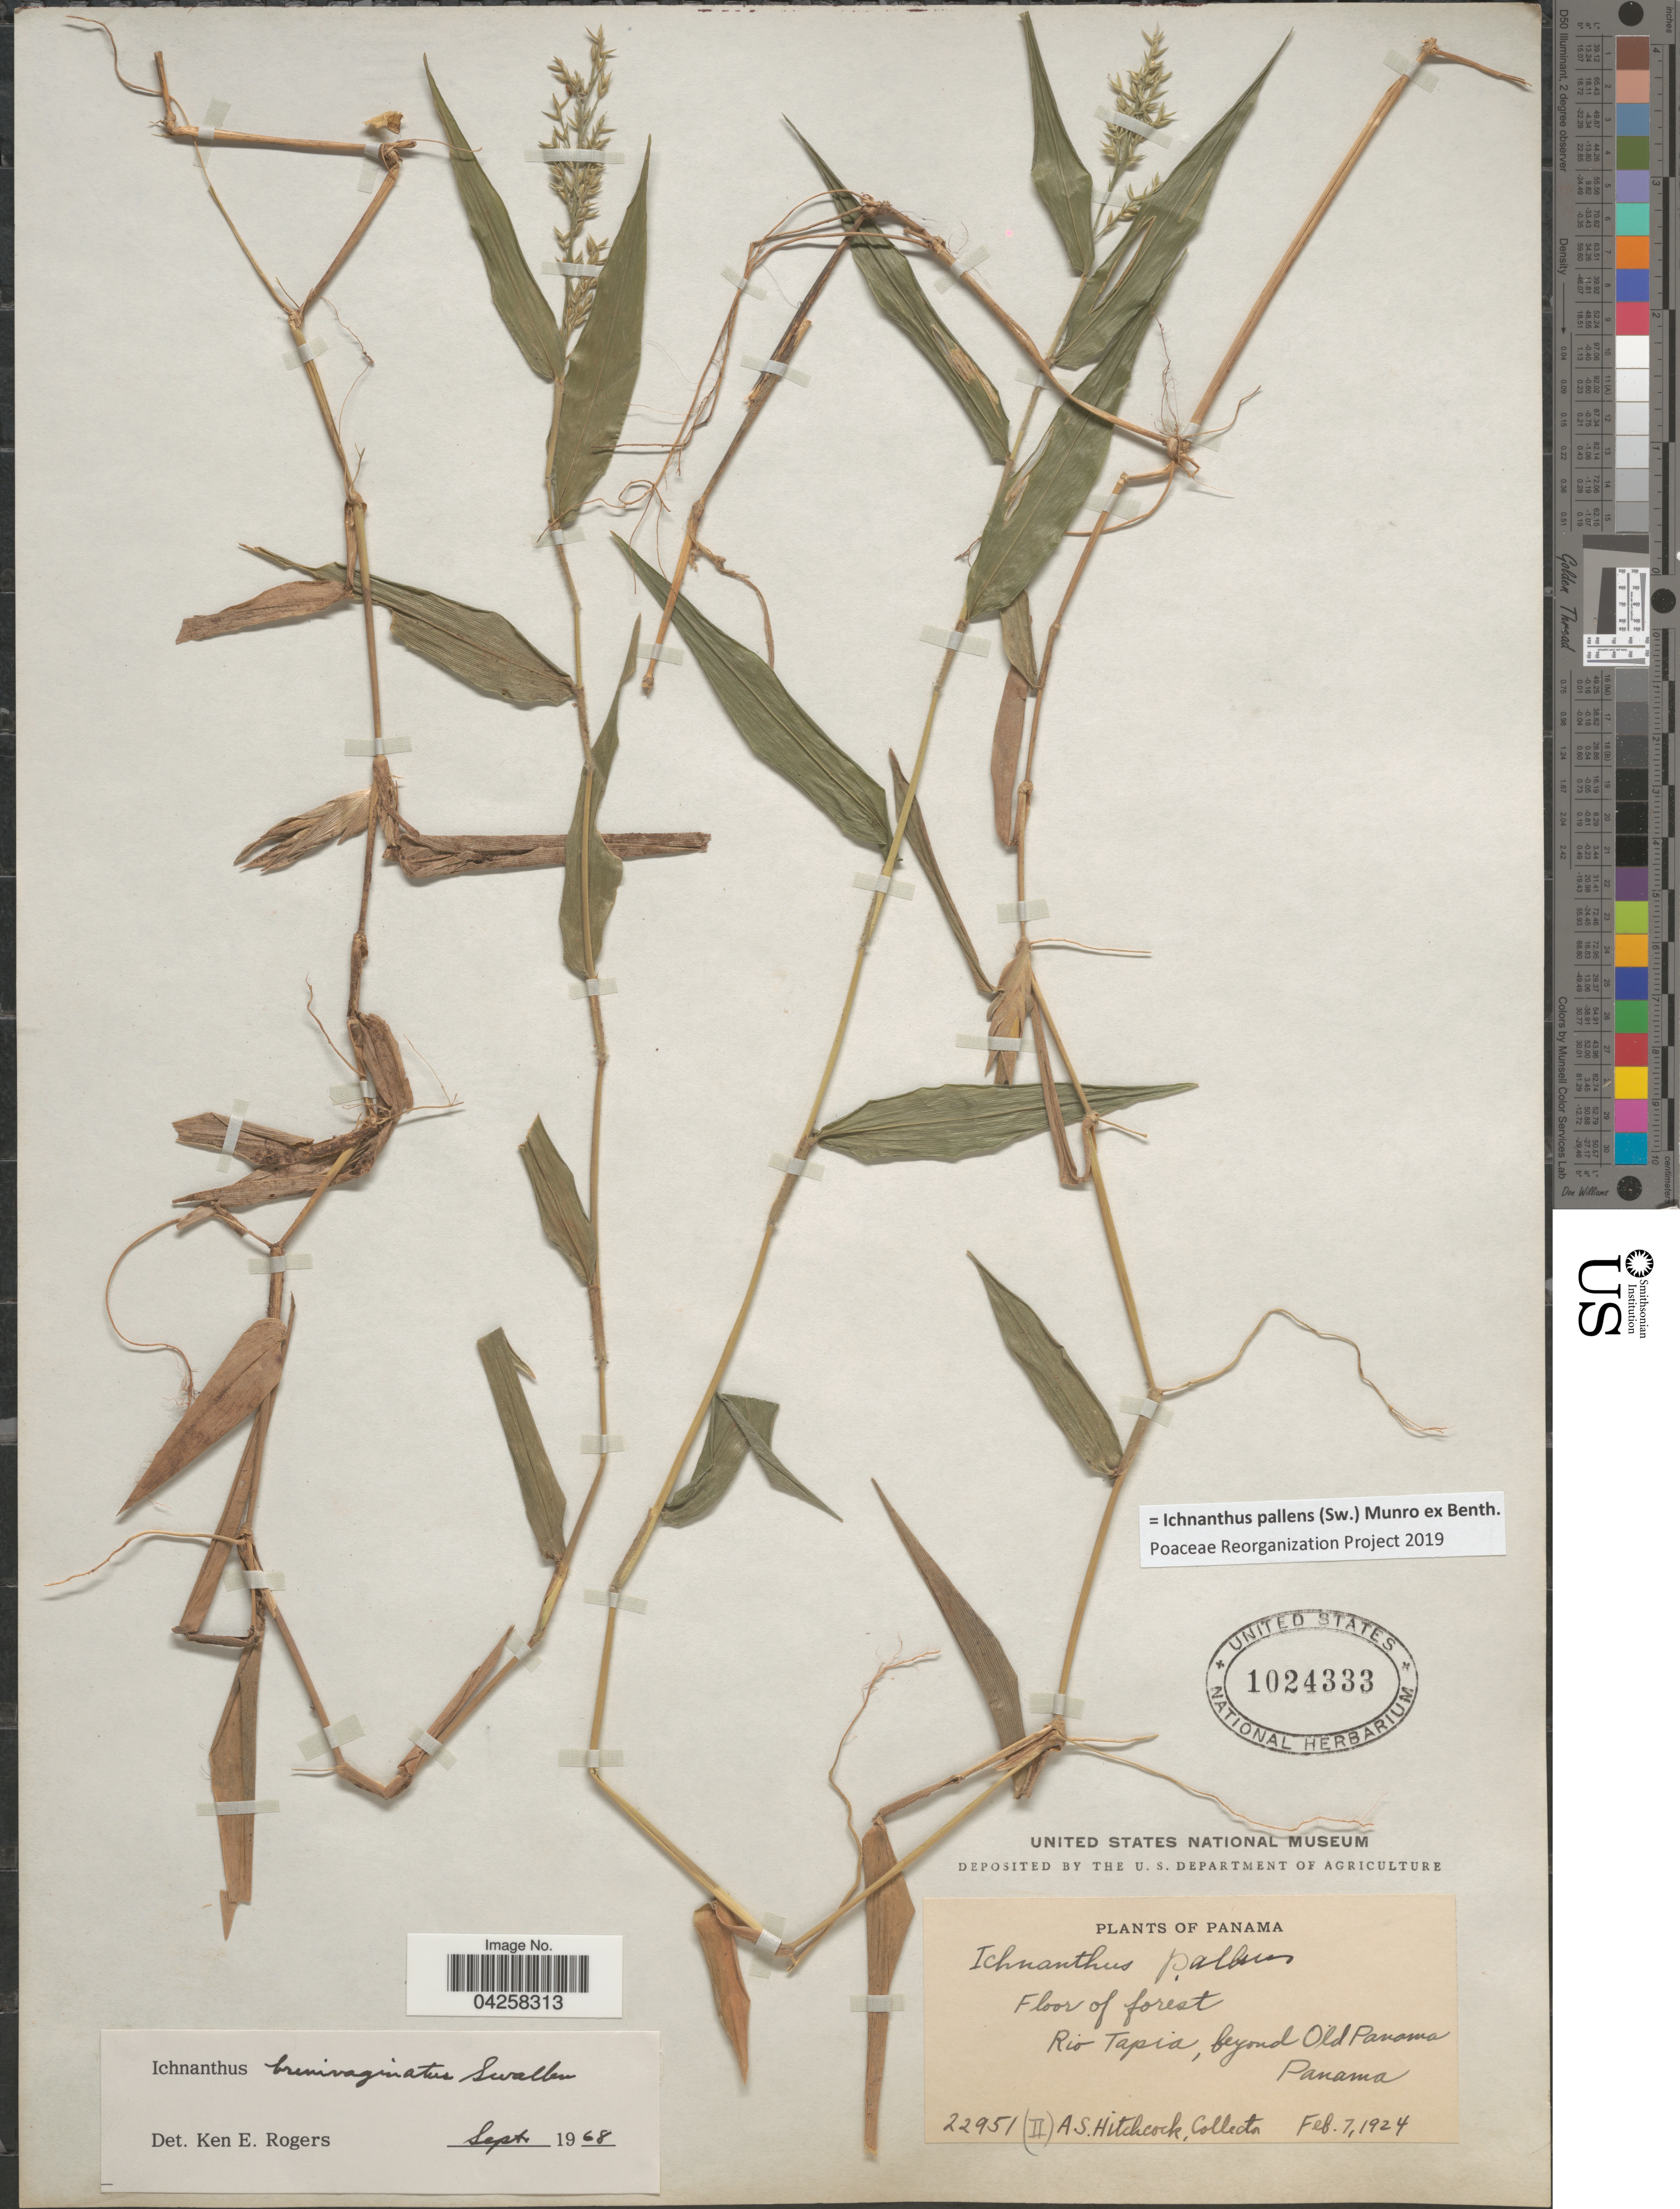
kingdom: Plantae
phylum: Tracheophyta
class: Liliopsida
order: Poales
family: Poaceae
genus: Ichnanthus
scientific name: Ichnanthus pallens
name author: (Sw.) Munro ex Benth.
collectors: A. S. Hitchcock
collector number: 22951(II)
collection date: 1924-02-07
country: Panama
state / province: Panamá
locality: Rio Tapia, beyond Old Panama.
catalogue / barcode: US 1024333